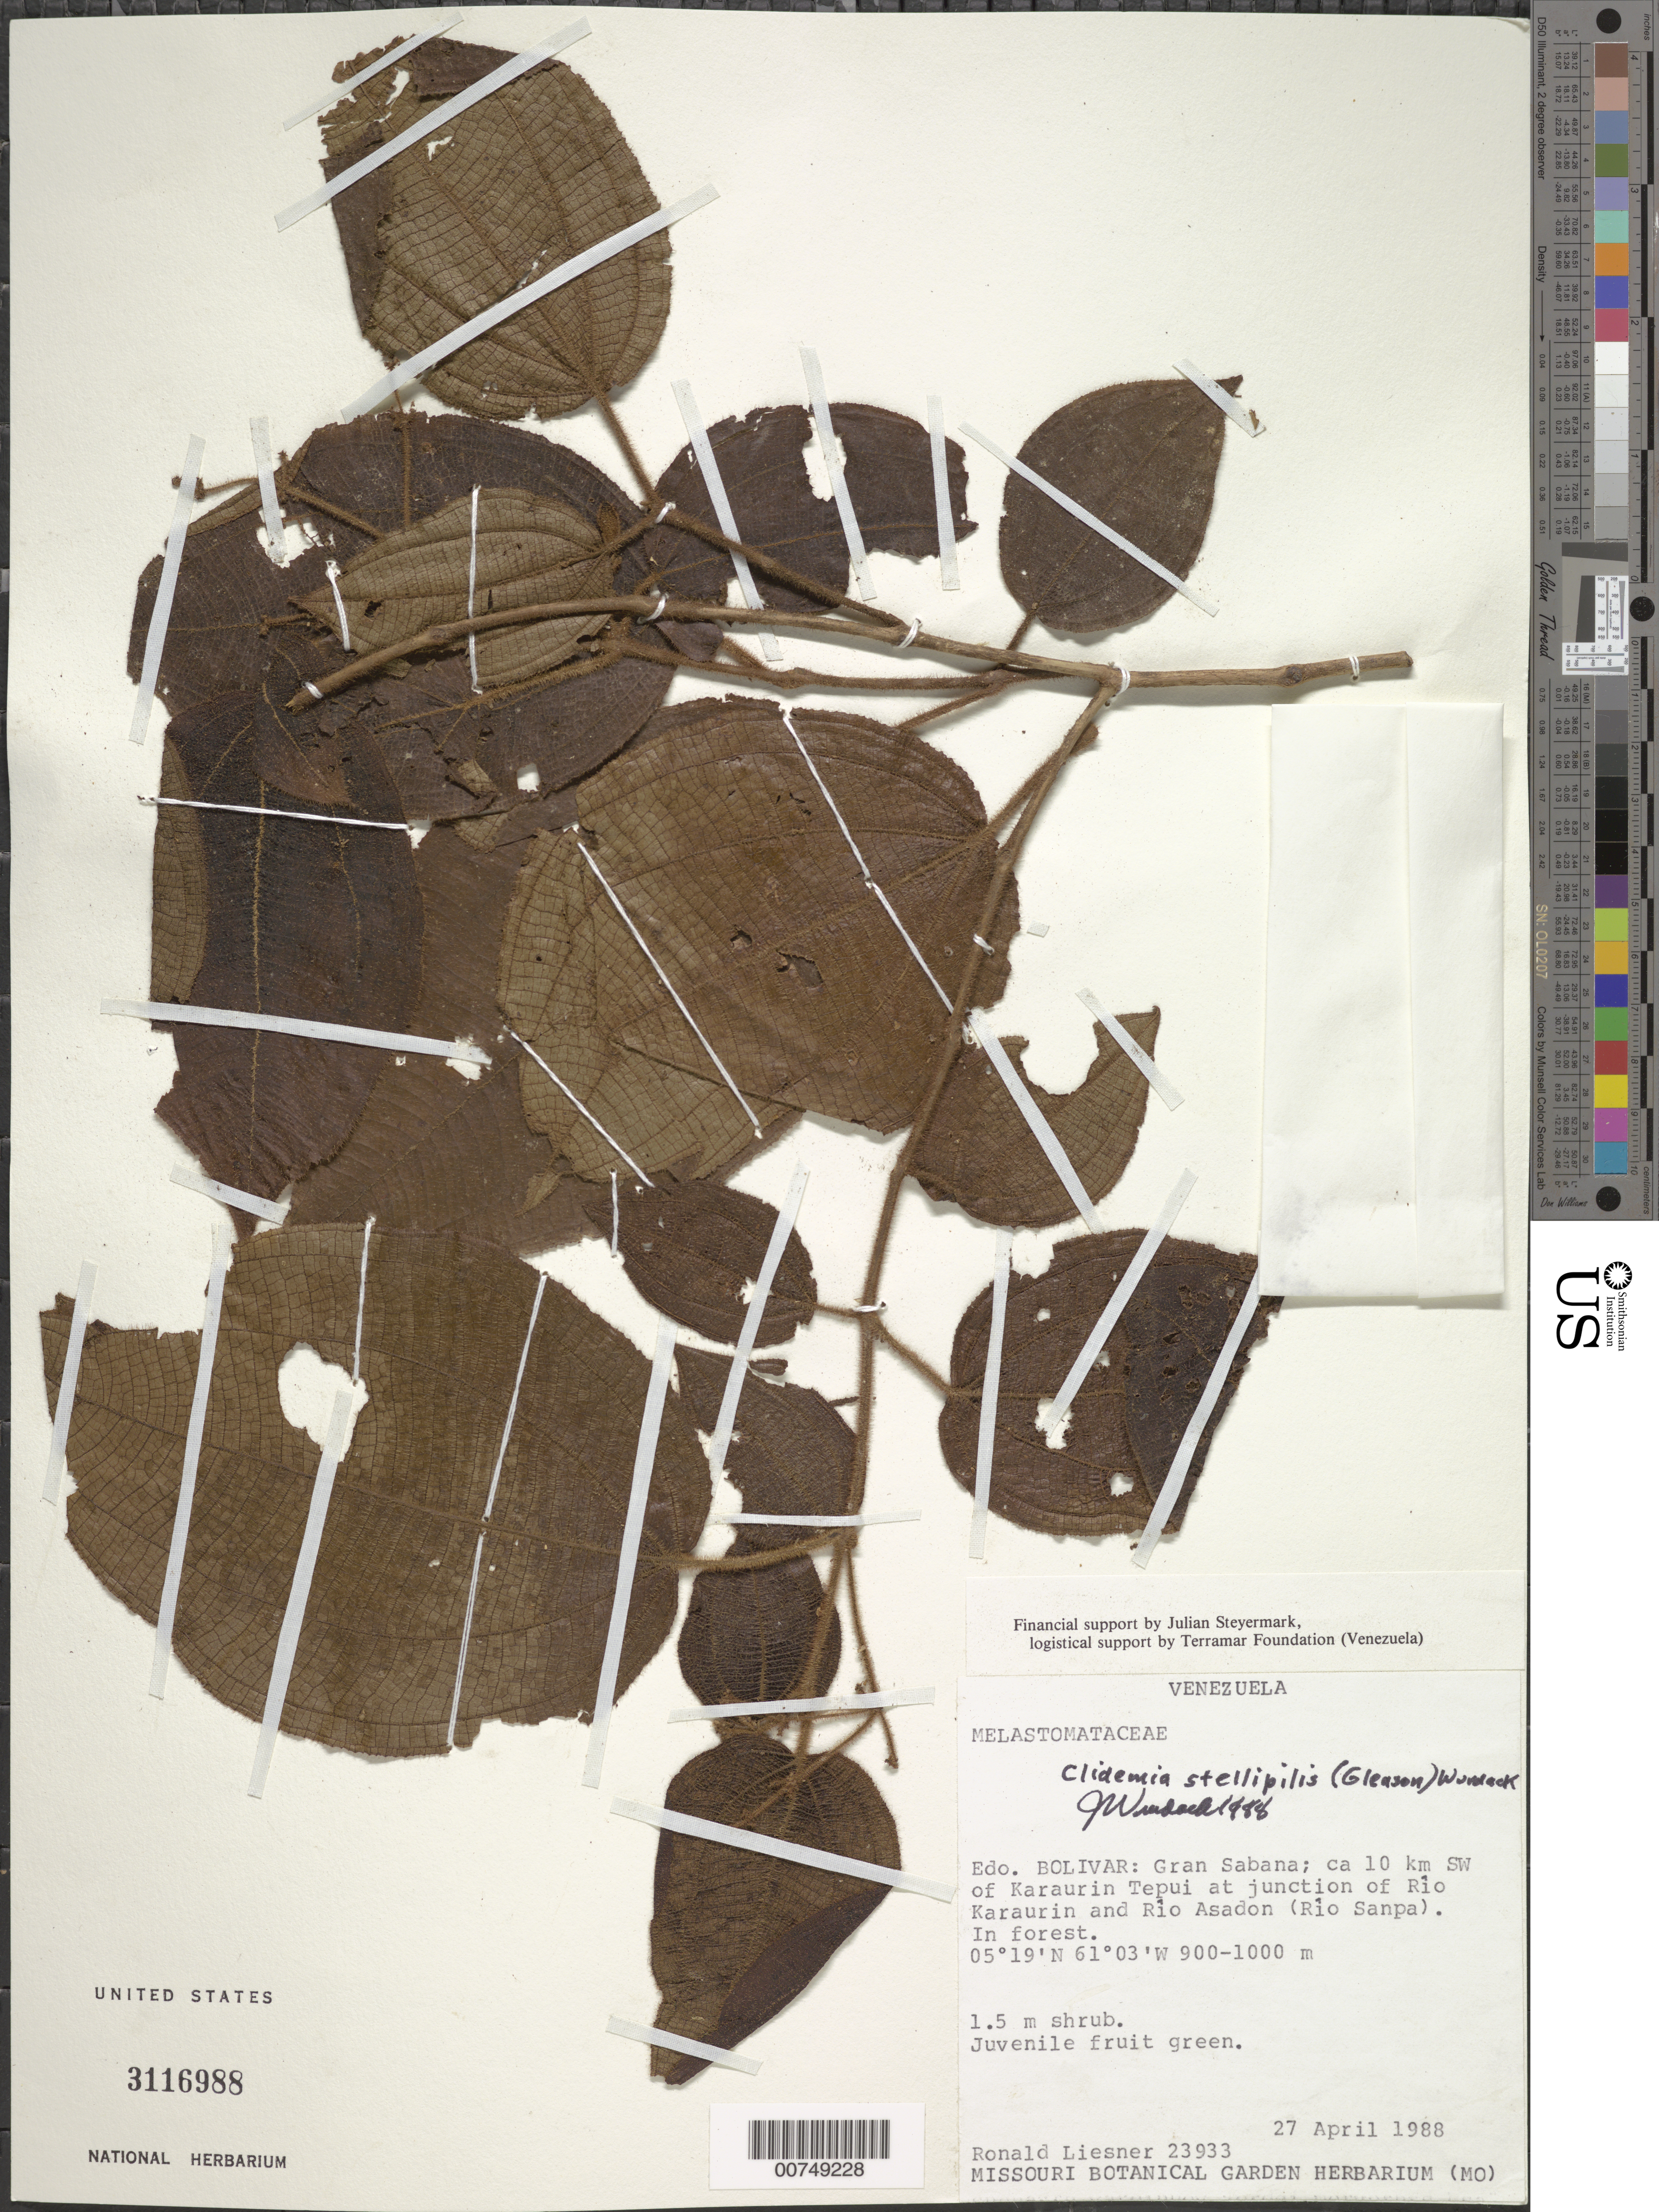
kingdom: Plantae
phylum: Tracheophyta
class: Magnoliopsida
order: Myrtales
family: Melastomataceae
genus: Clidemia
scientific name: Clidemia stellipilis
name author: (Gleason) Wurdack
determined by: Wurdack, John J., (US), US (UNITED STATES)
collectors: R. L. Liesner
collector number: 23933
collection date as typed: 27-Apr-88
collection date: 1988-04-27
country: Venezuela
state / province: Bolívar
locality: Gran Sabana, ca 10 km SW of Karaurin tepuí at junction of Río Karaurin and Río Asadon (Río Sanpa)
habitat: Forest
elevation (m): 900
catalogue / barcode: US 3116988